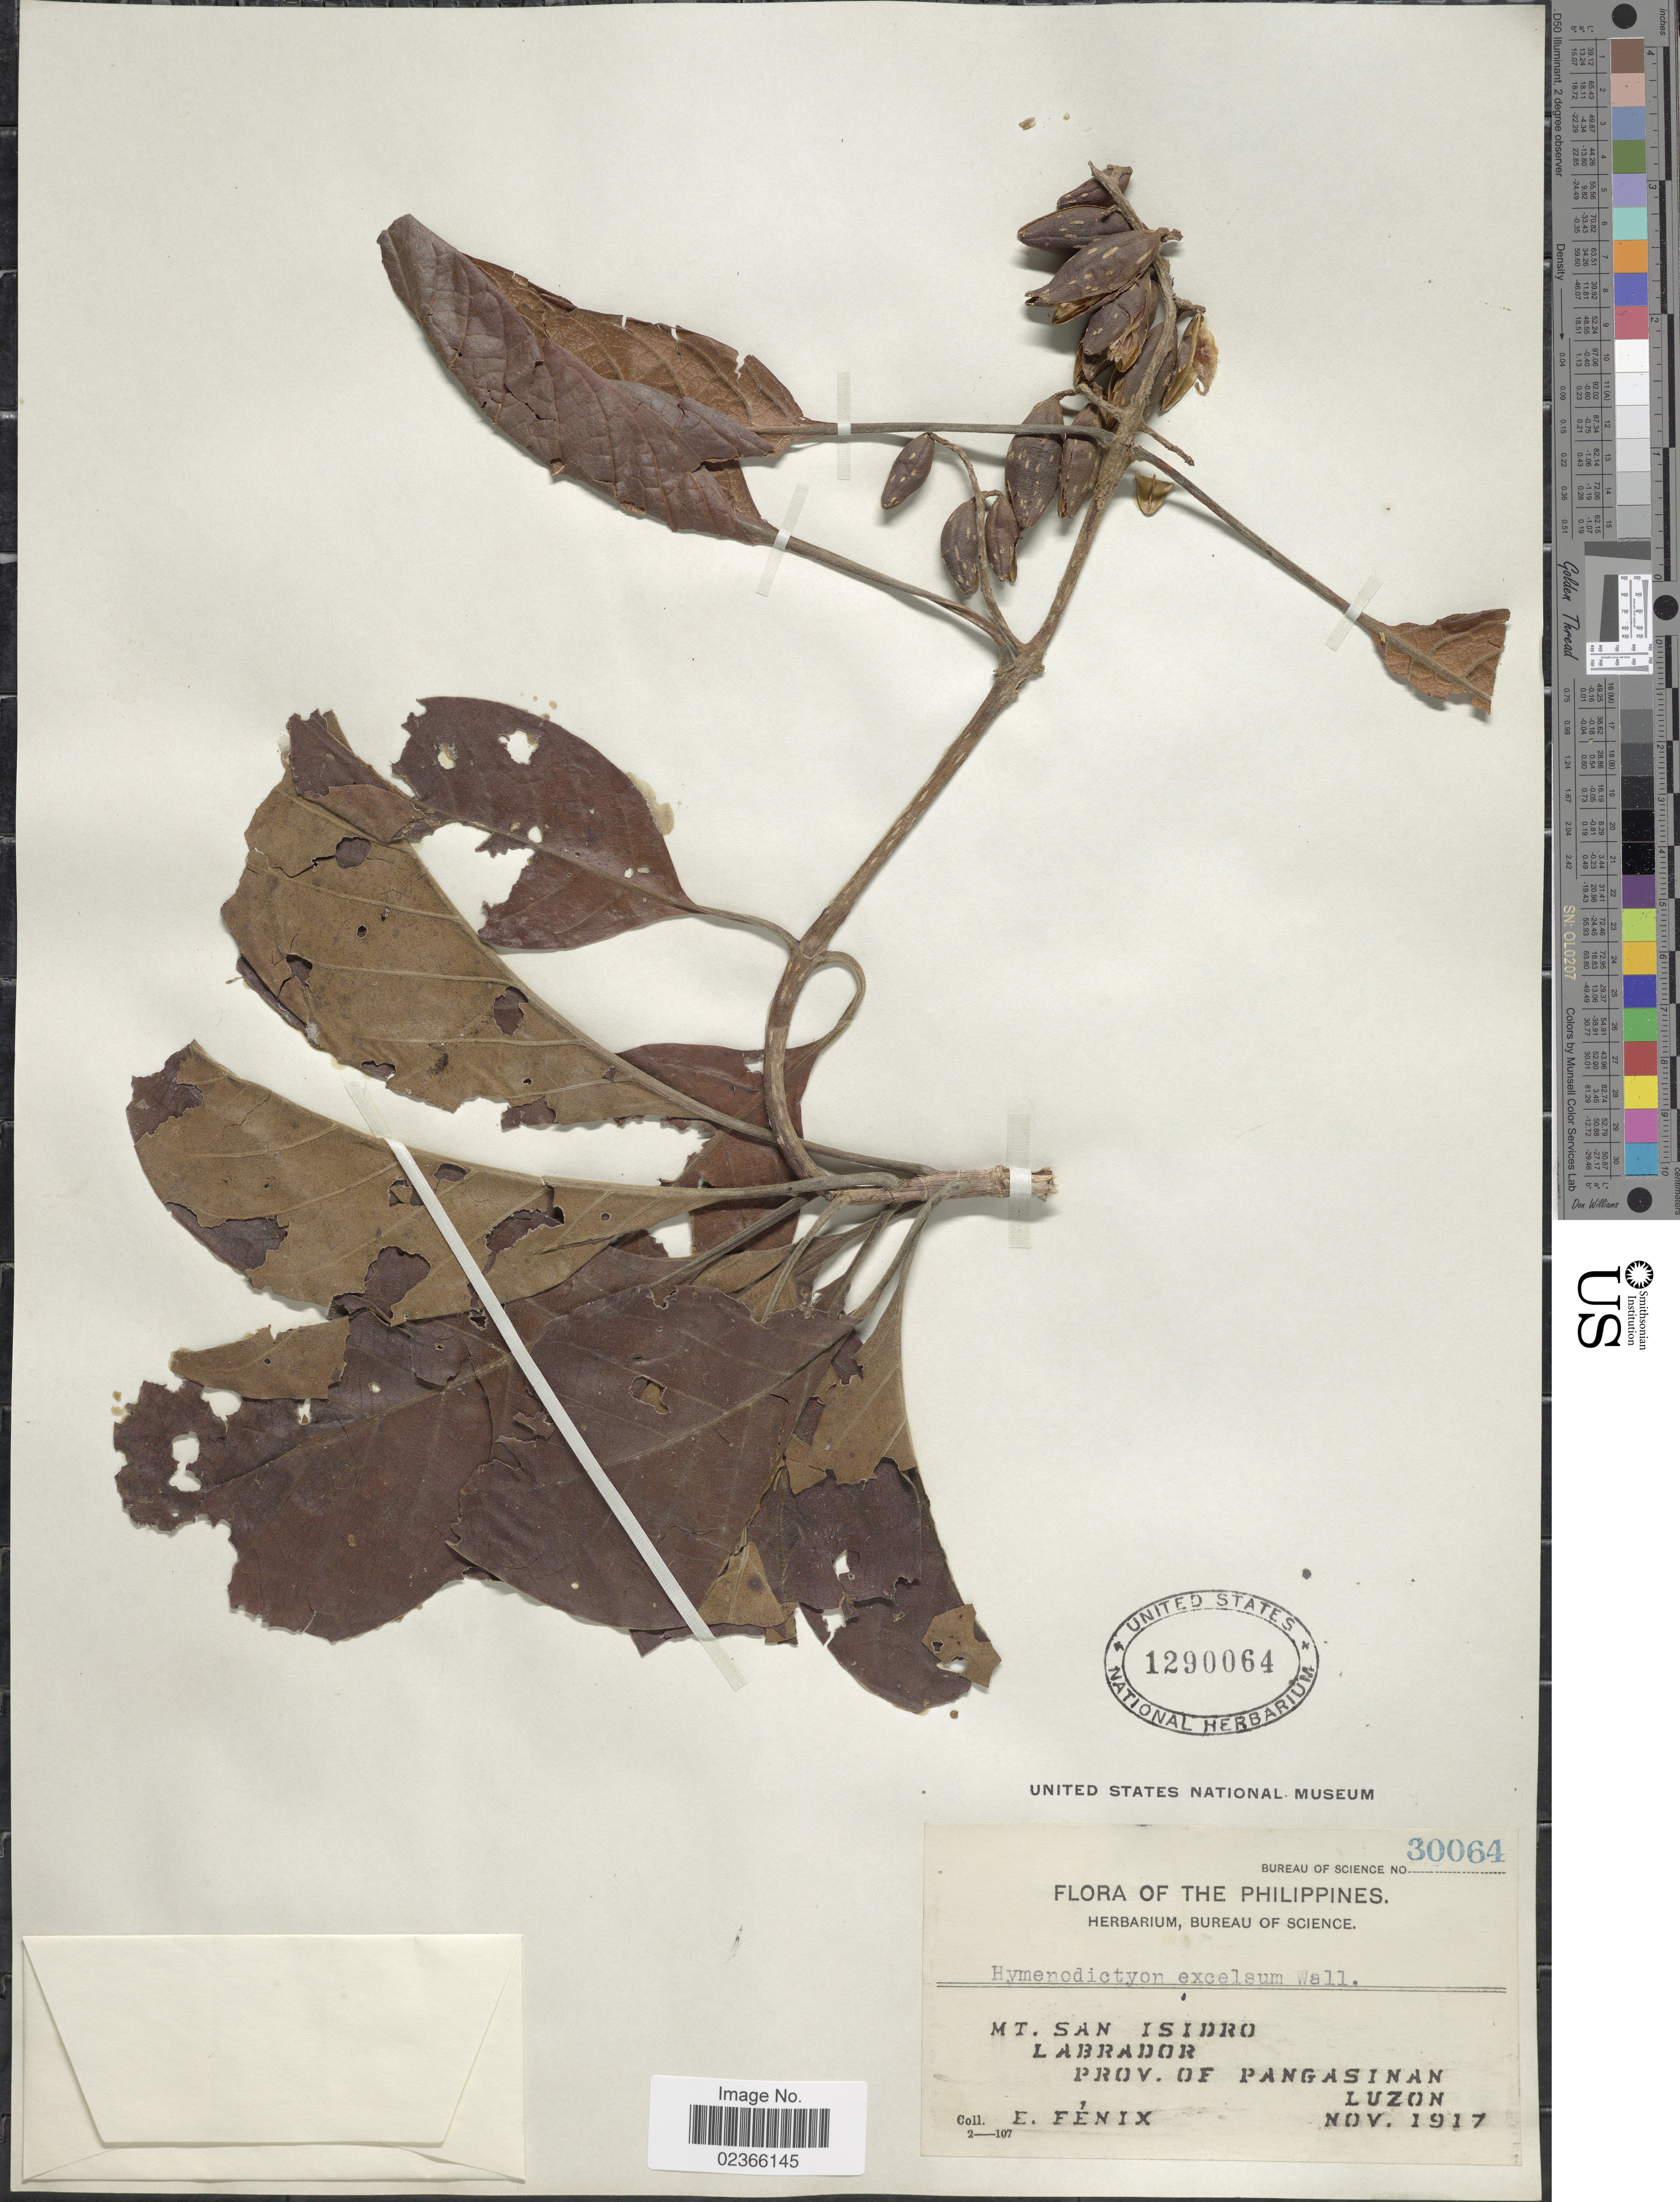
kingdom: Plantae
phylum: Tracheophyta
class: Magnoliopsida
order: Gentianales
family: Rubiaceae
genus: Hymenodictyon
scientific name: Hymenodictyon excelsum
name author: (Roxb.) Wall.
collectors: E. Fenix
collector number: Bureau of Science 30064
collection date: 1917-11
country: Philippines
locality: Mt. San Isidoro, Labrador, Prov. of Pangasinan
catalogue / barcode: US 1290064